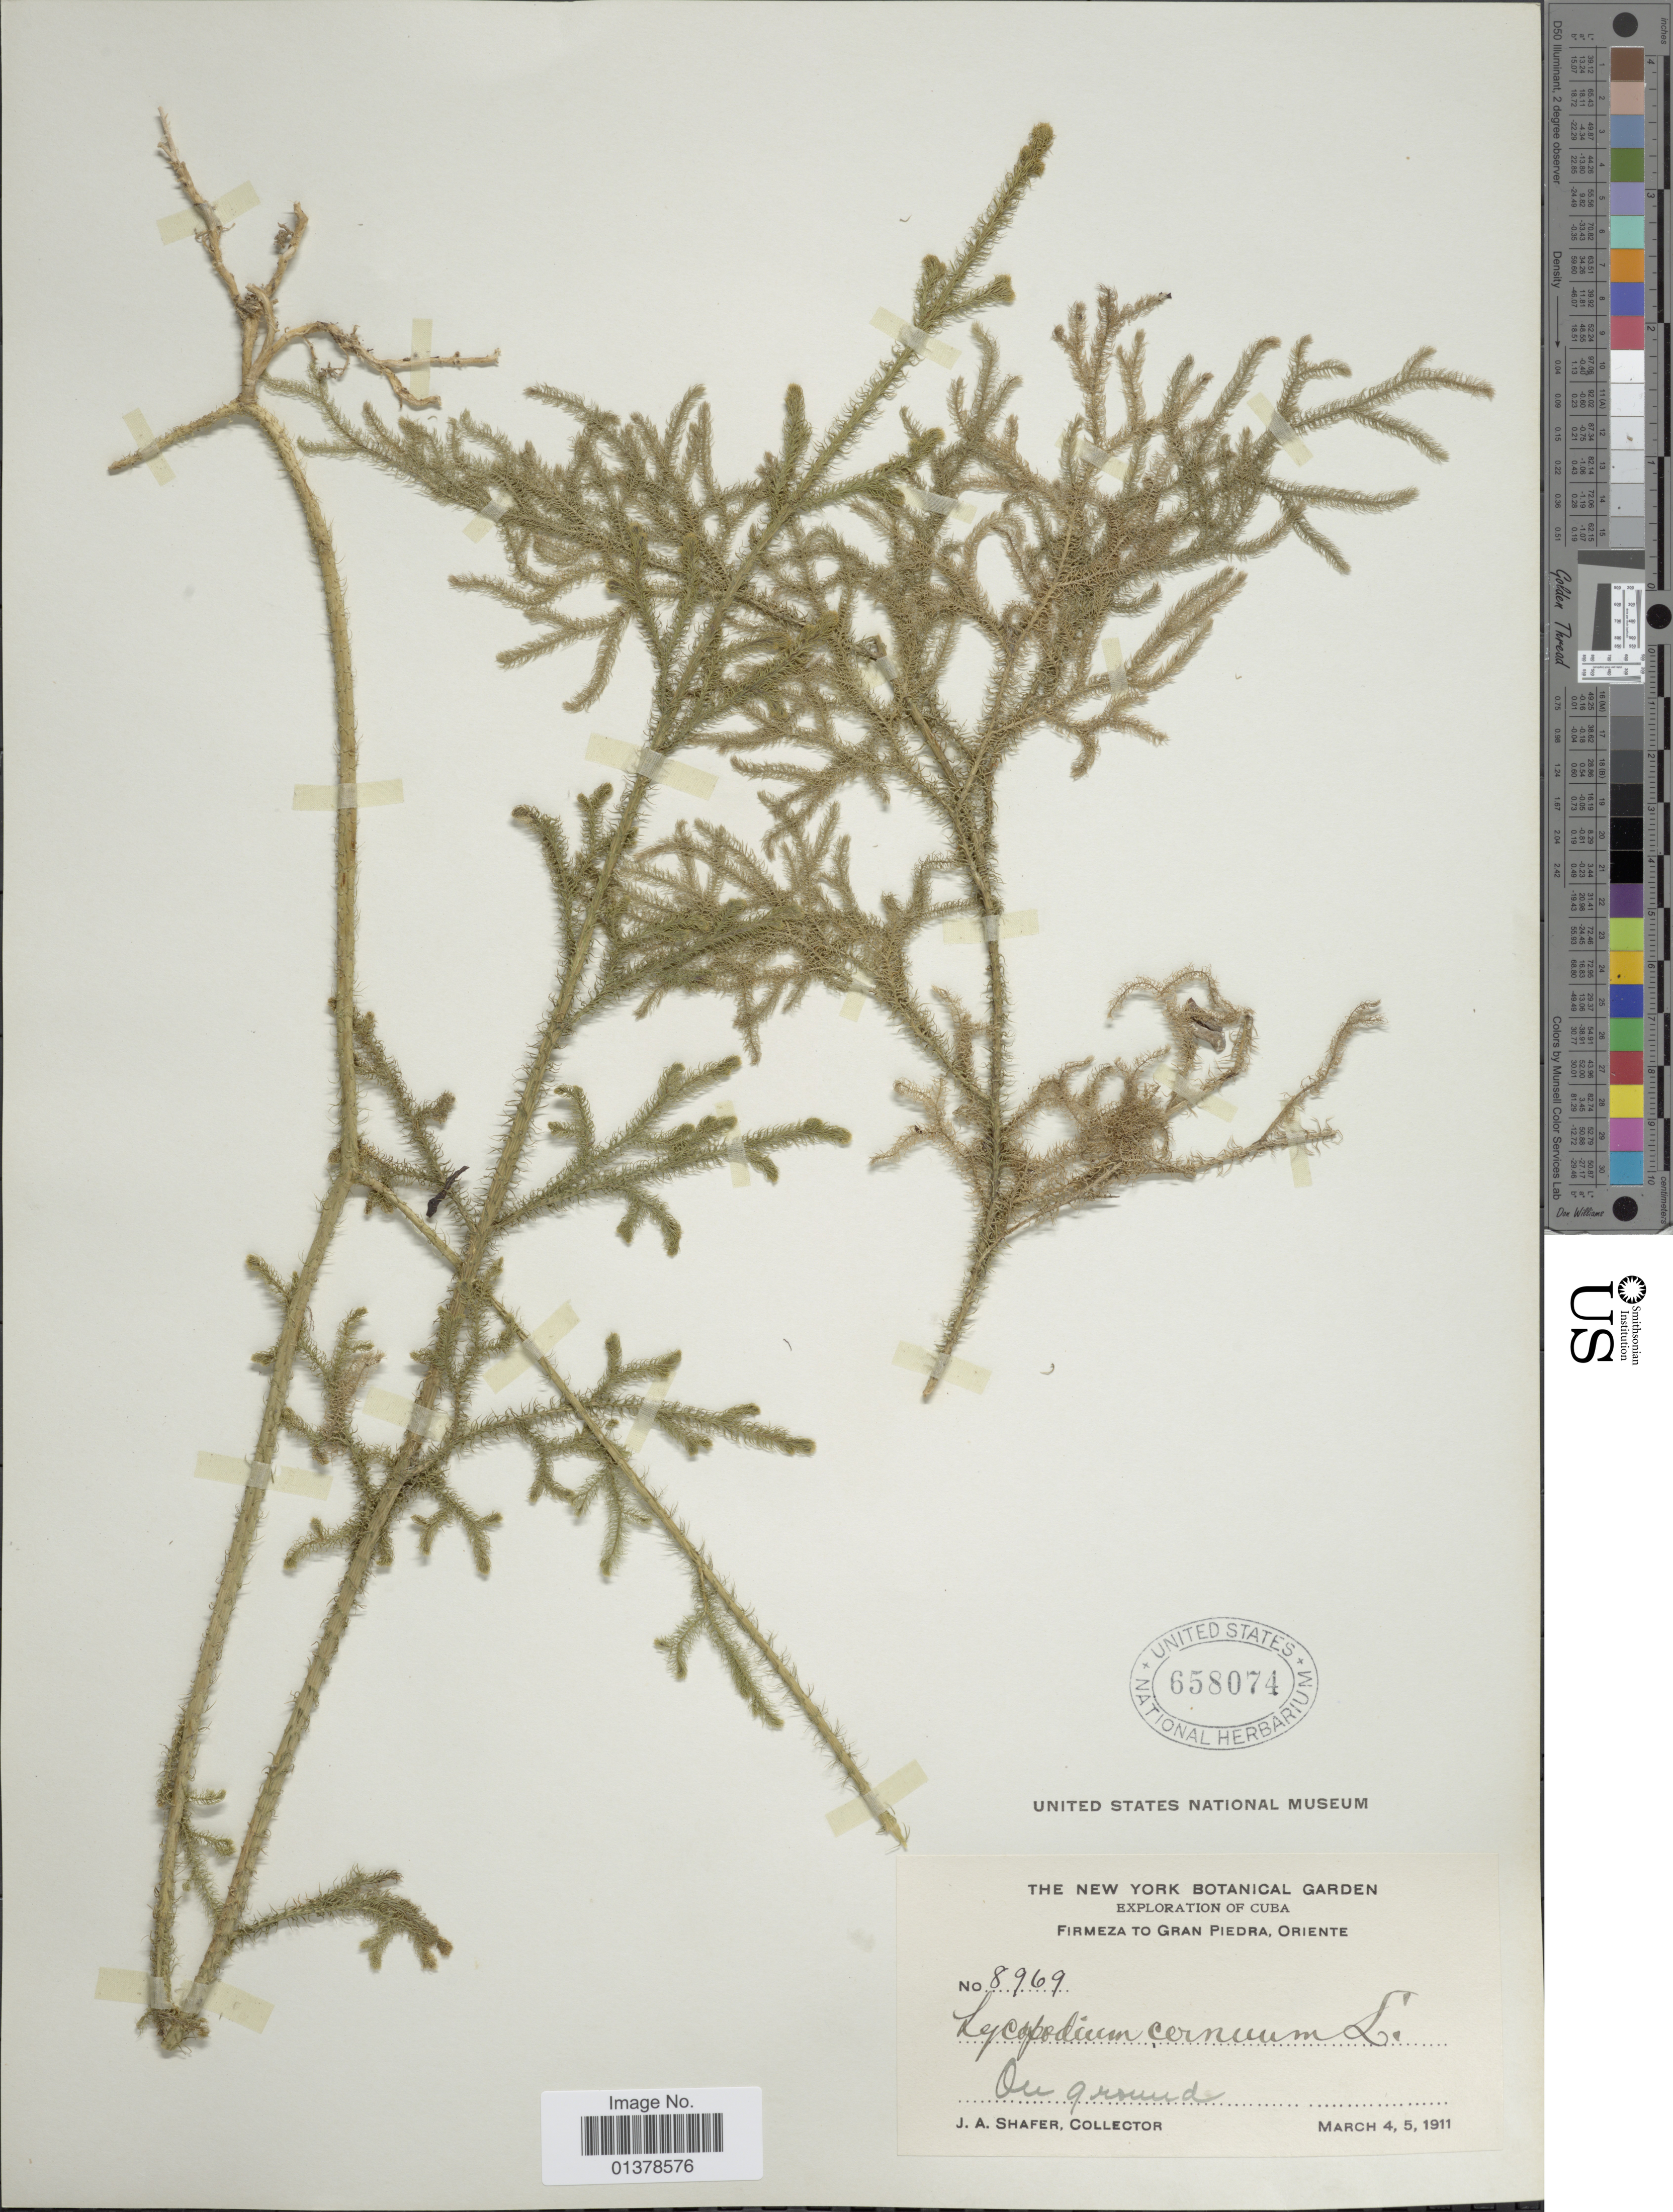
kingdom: Plantae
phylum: Tracheophyta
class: Lycopodiopsida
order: Lycopodiales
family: Lycopodiaceae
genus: Palhinhaea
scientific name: Palhinhaea cernua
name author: (L.) Vasc. & Franco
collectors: J. A. Shafer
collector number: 8969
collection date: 1911-03-04/1911-03-05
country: Cuba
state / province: Oriente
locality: Firmeza to Gran Piedra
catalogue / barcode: US 658074